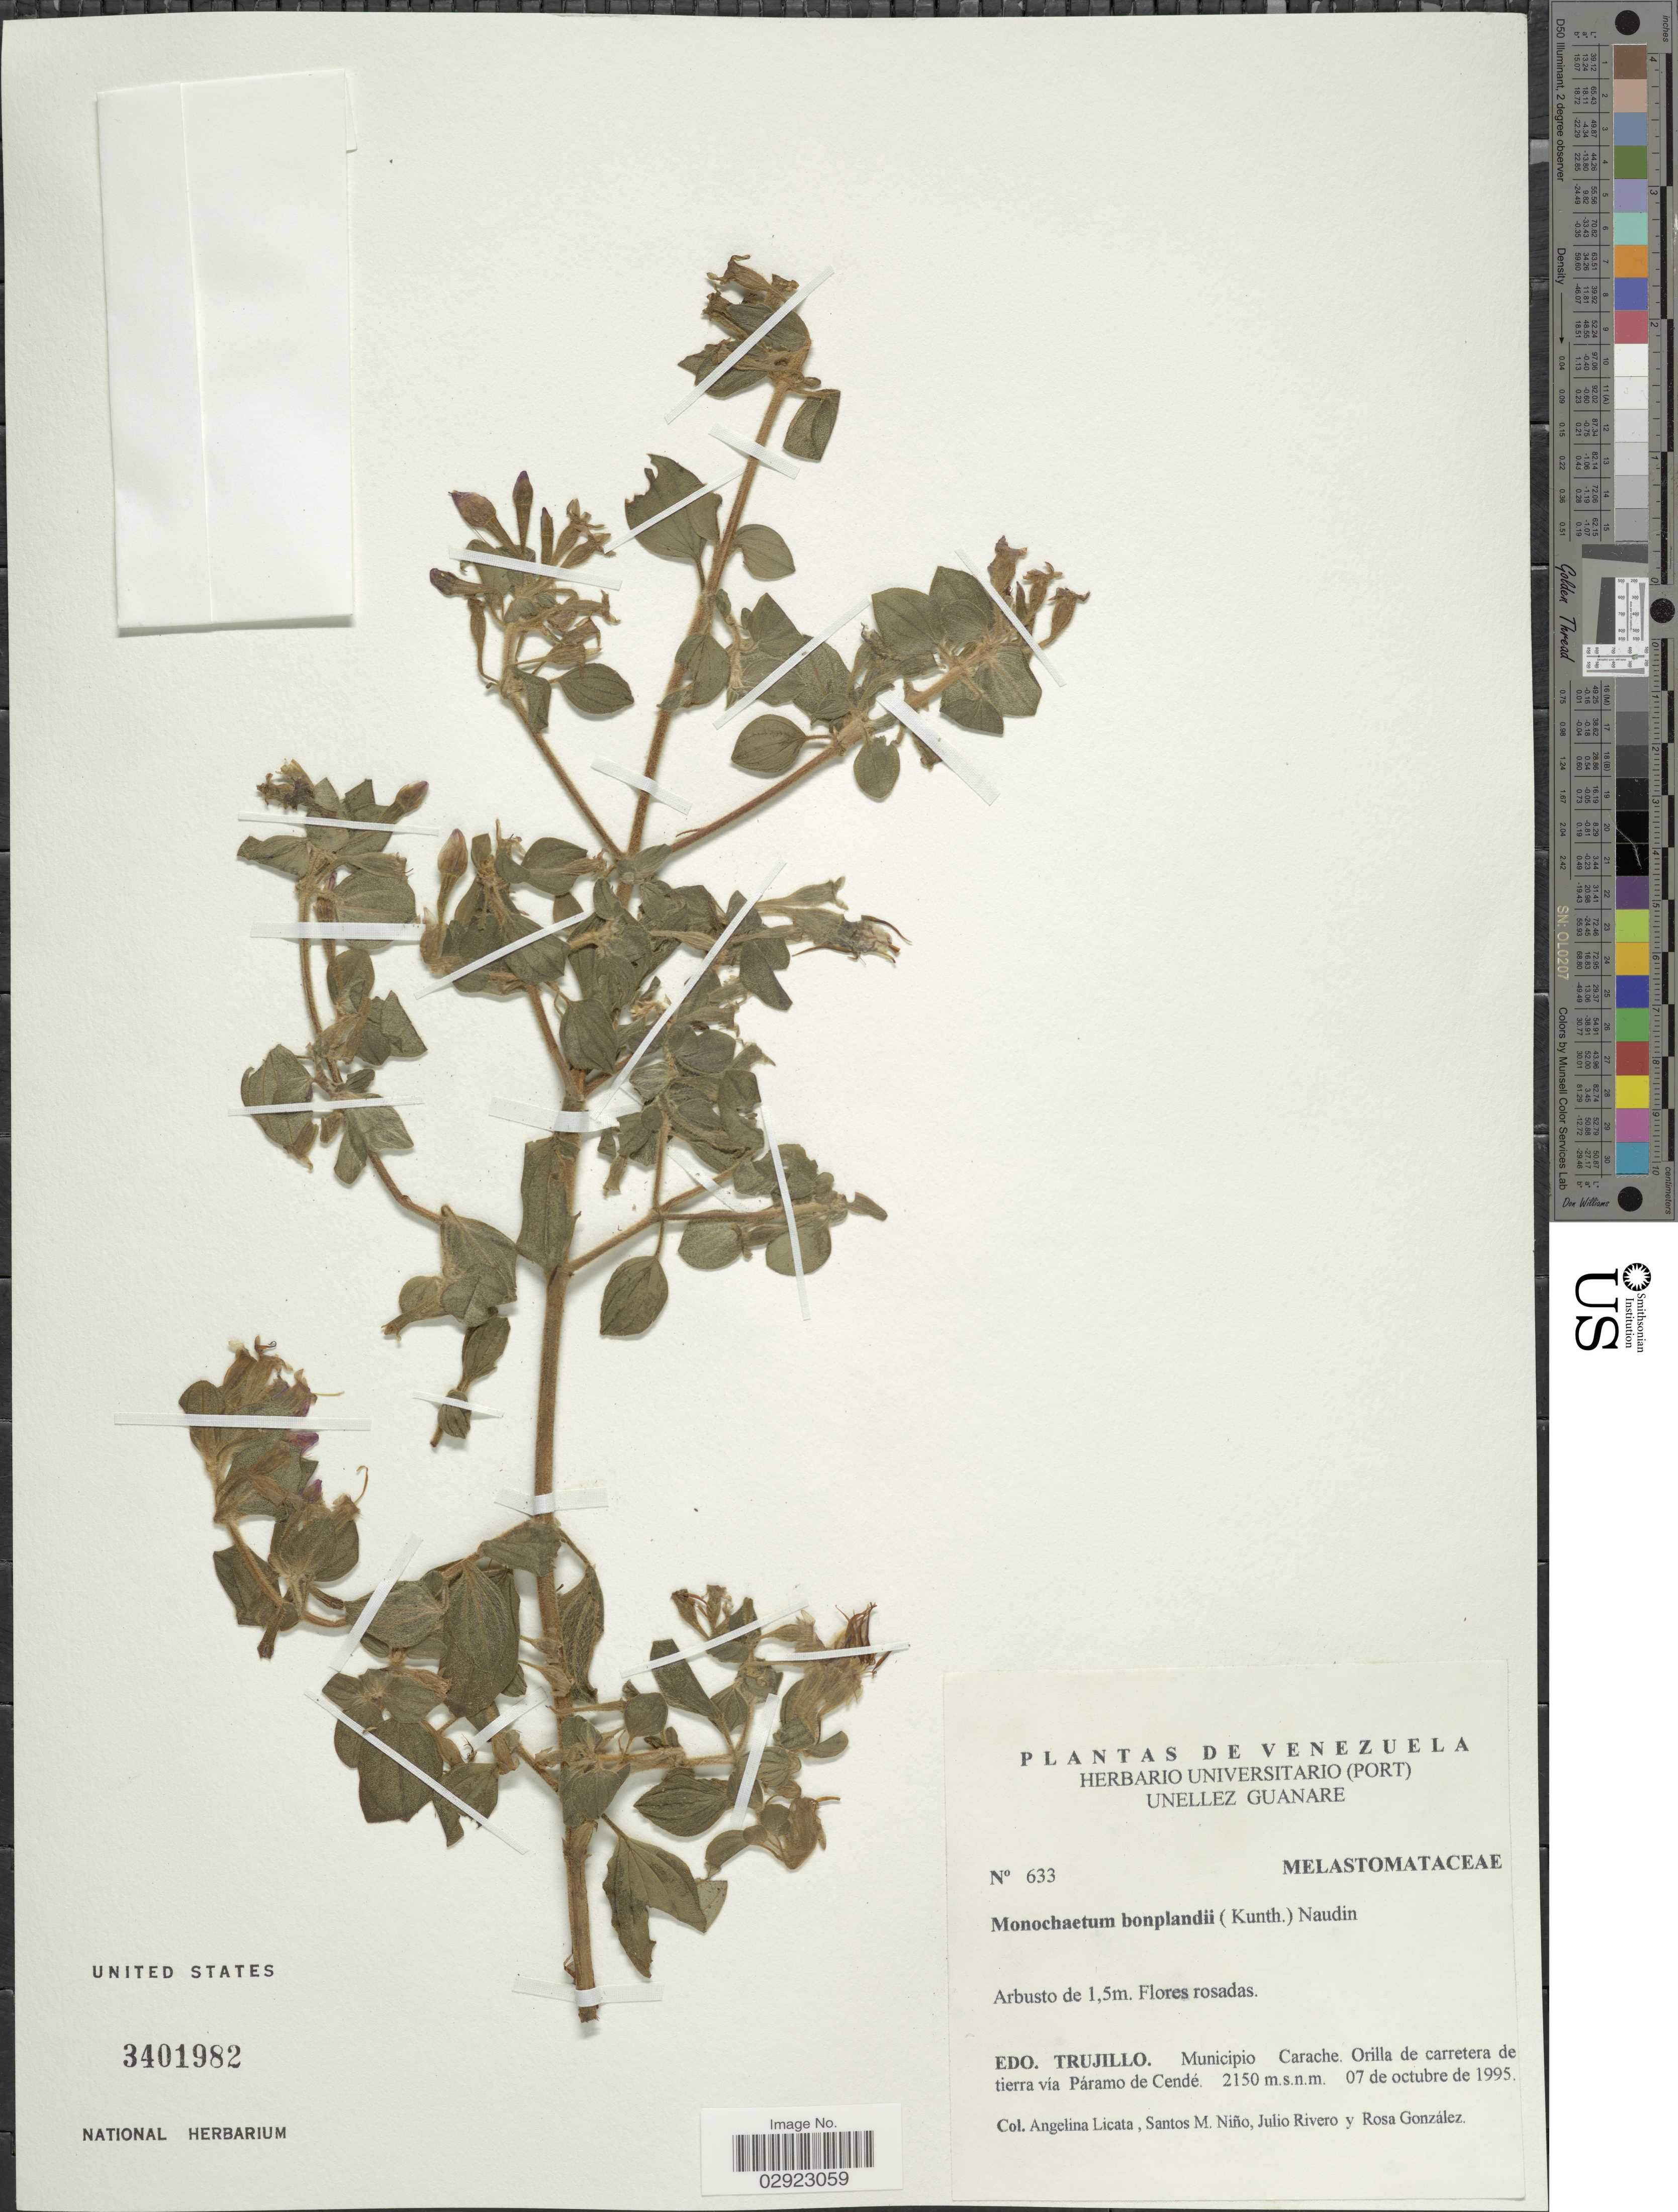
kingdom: Plantae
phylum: Tracheophyta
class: Magnoliopsida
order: Myrtales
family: Melastomataceae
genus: Monochaetum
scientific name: Monochaetum bonplandii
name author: (Kunth) Naudin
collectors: A. Licata, S. M. Niño, J. Rivero & R. González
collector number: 633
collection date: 1995-10-07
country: Venezuela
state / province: Trujillo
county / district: Carache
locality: Orilla de carretera via Páramo de Cendé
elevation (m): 2150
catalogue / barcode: US 3401982